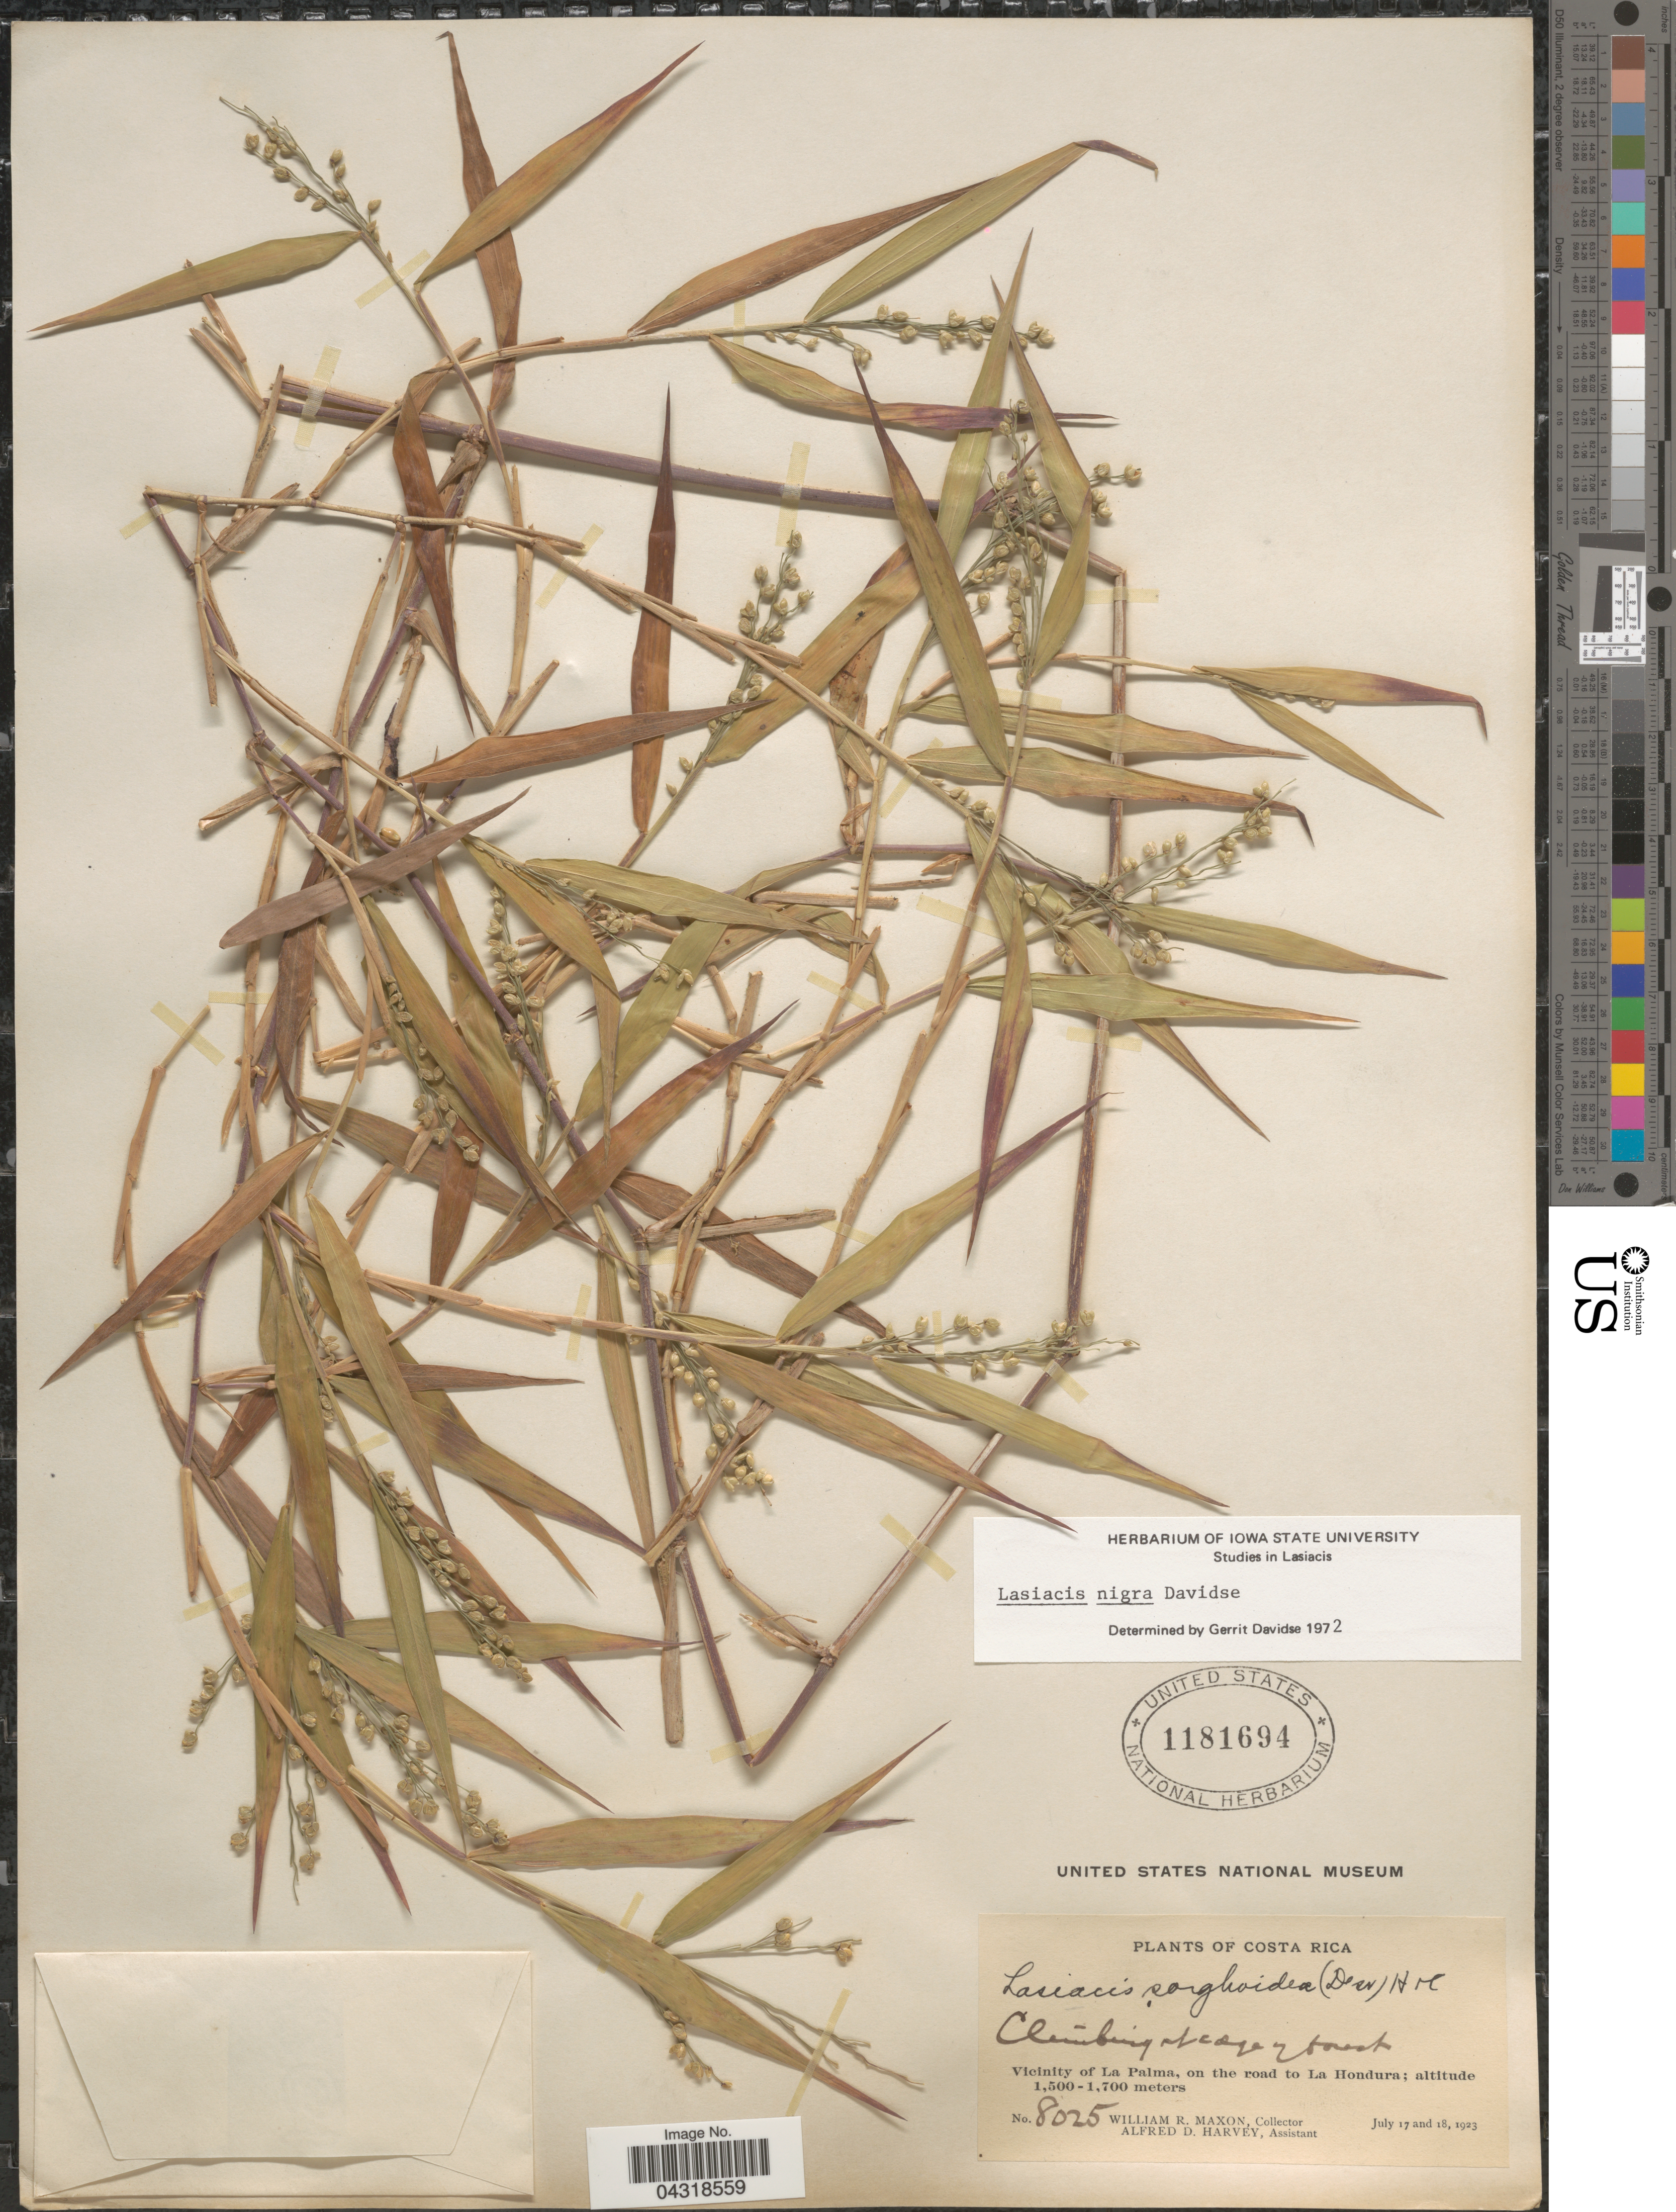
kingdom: Plantae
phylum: Tracheophyta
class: Liliopsida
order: Poales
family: Poaceae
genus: Lasiacis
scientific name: Lasiacis nigra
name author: Davidse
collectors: W. R. Maxon & A. D. Harvey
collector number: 8025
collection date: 1923-07-17/1923-07-18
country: Costa Rica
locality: Vicinity of La Palma, on the road to La Hondura.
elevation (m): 1500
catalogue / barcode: US 1181694